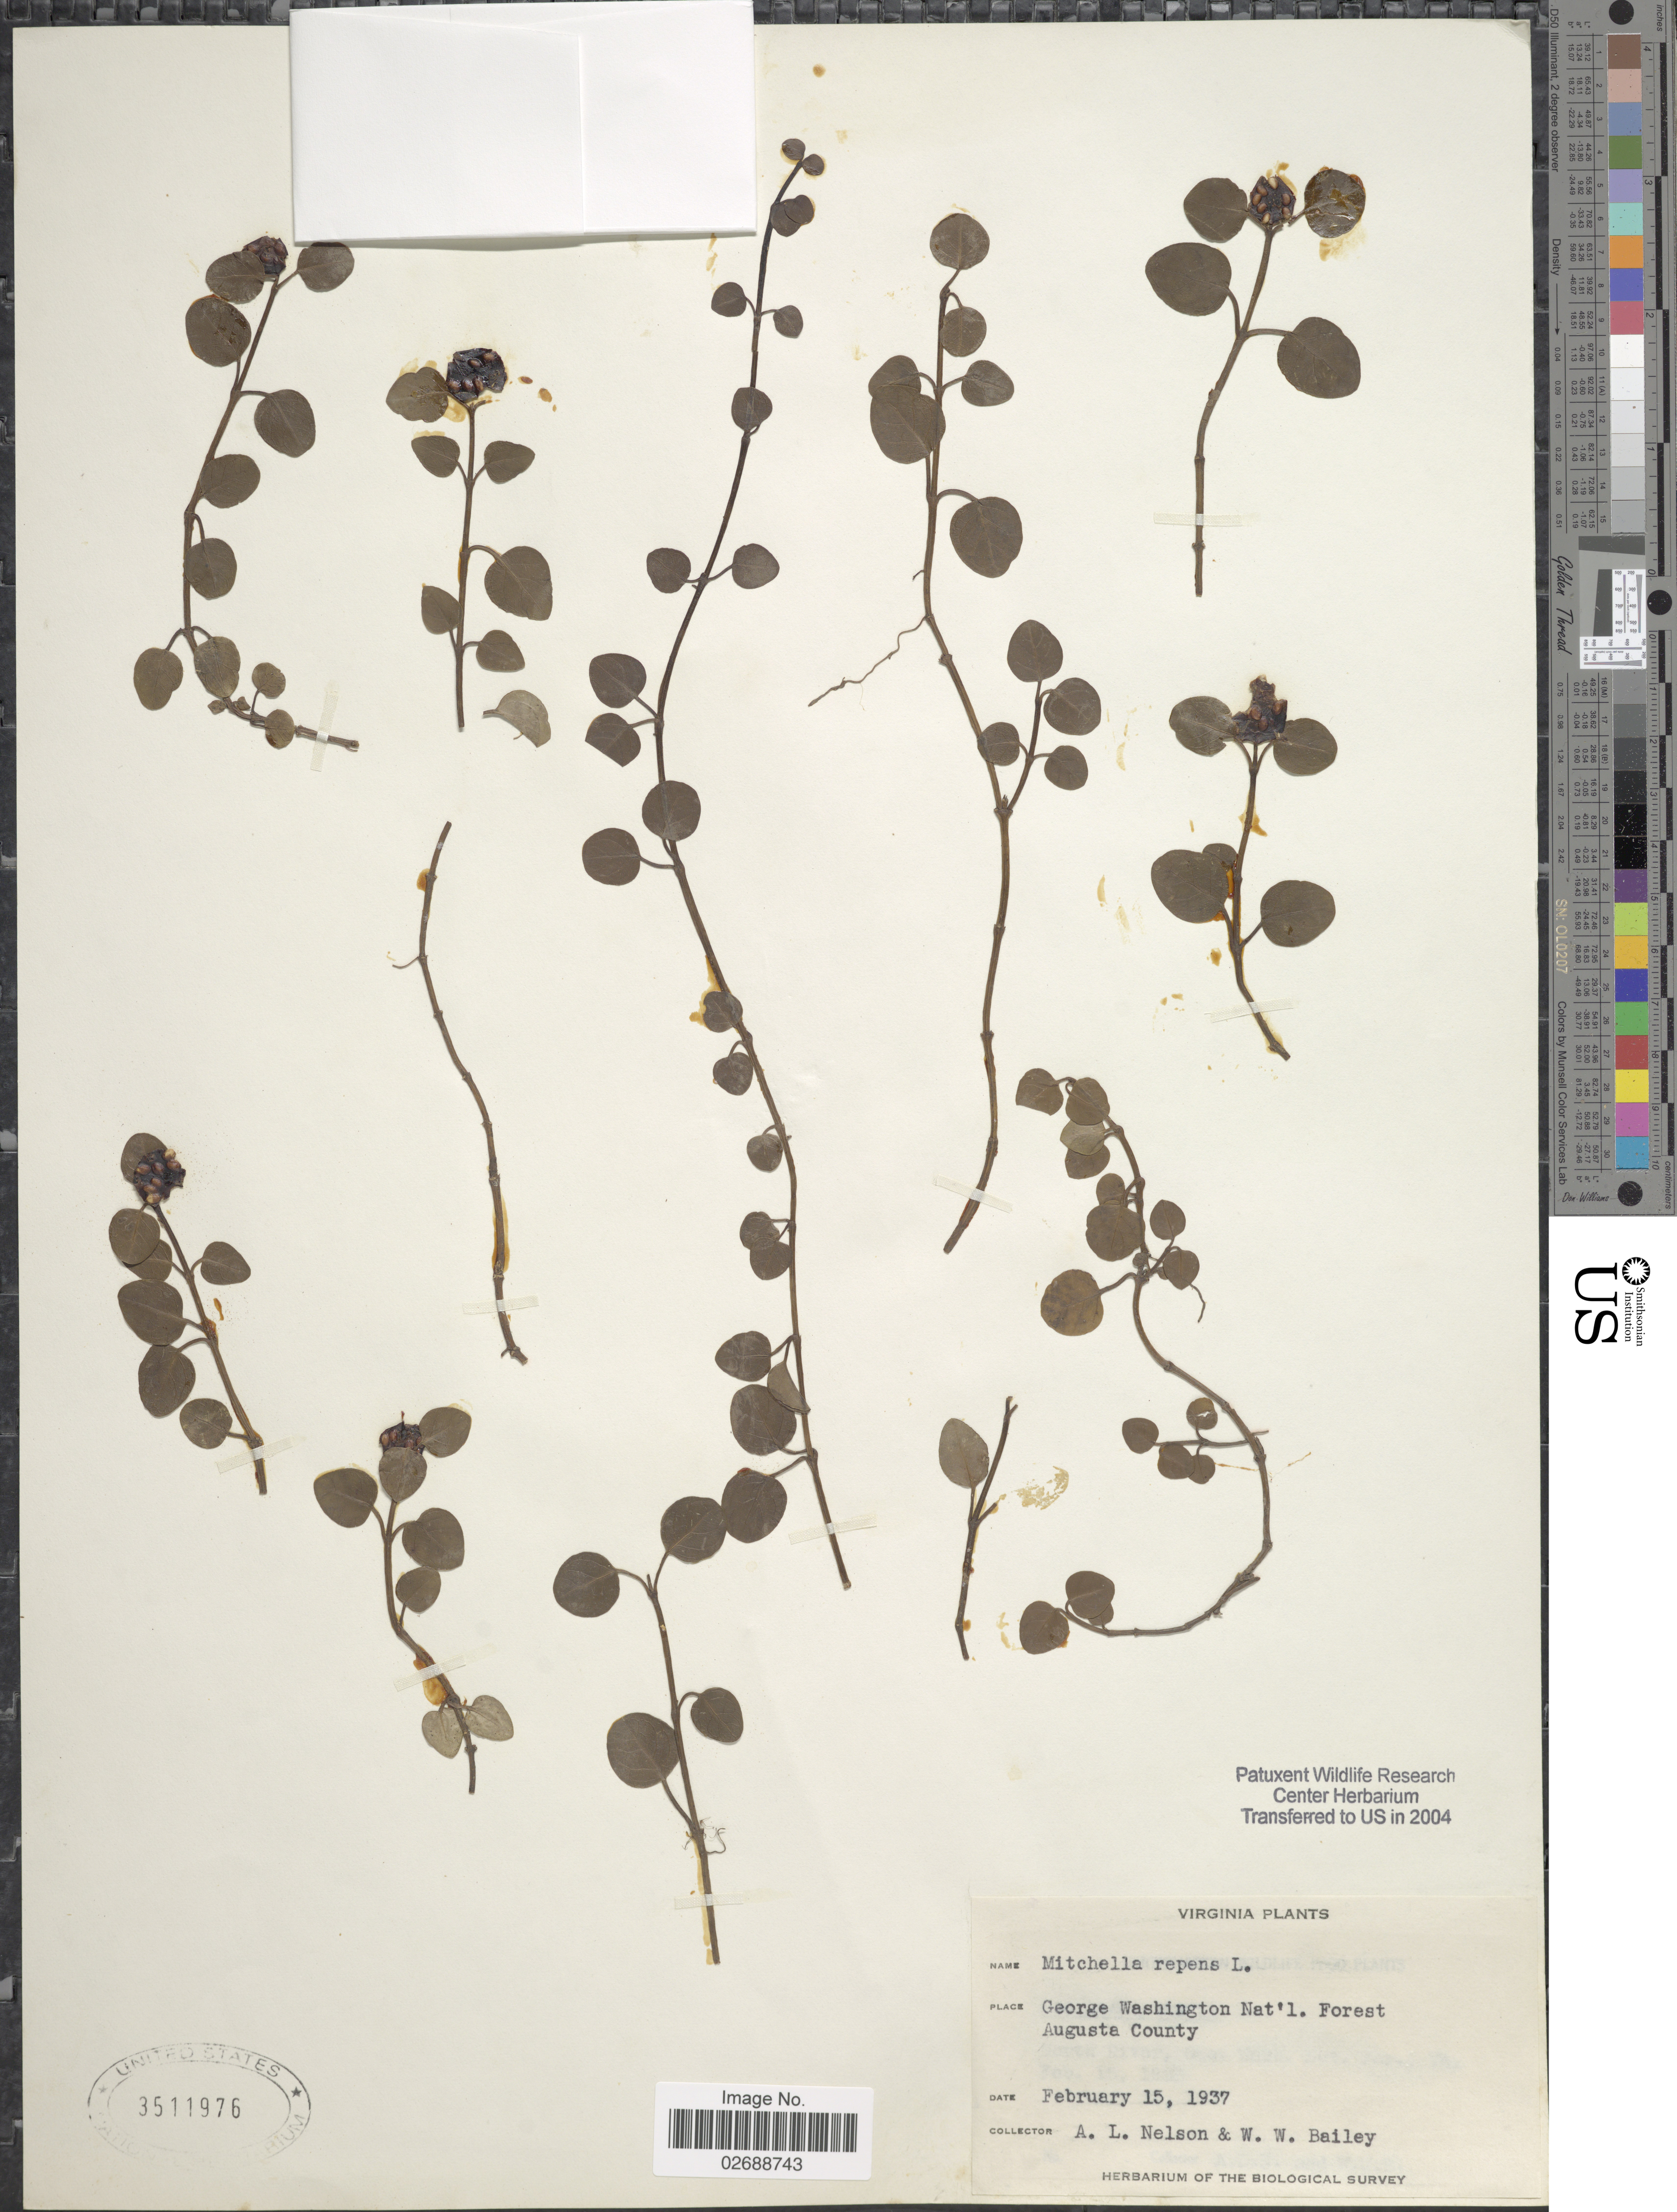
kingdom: Plantae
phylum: Tracheophyta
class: Magnoliopsida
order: Gentianales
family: Rubiaceae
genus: Mitchella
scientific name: Mitchella repens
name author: L.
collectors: A. L. Nelson & W. W. Bailey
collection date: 1937-02-15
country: United States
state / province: Virginia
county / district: Augusta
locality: George Washington Nat'l . Forest Augusta County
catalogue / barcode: US 3511976